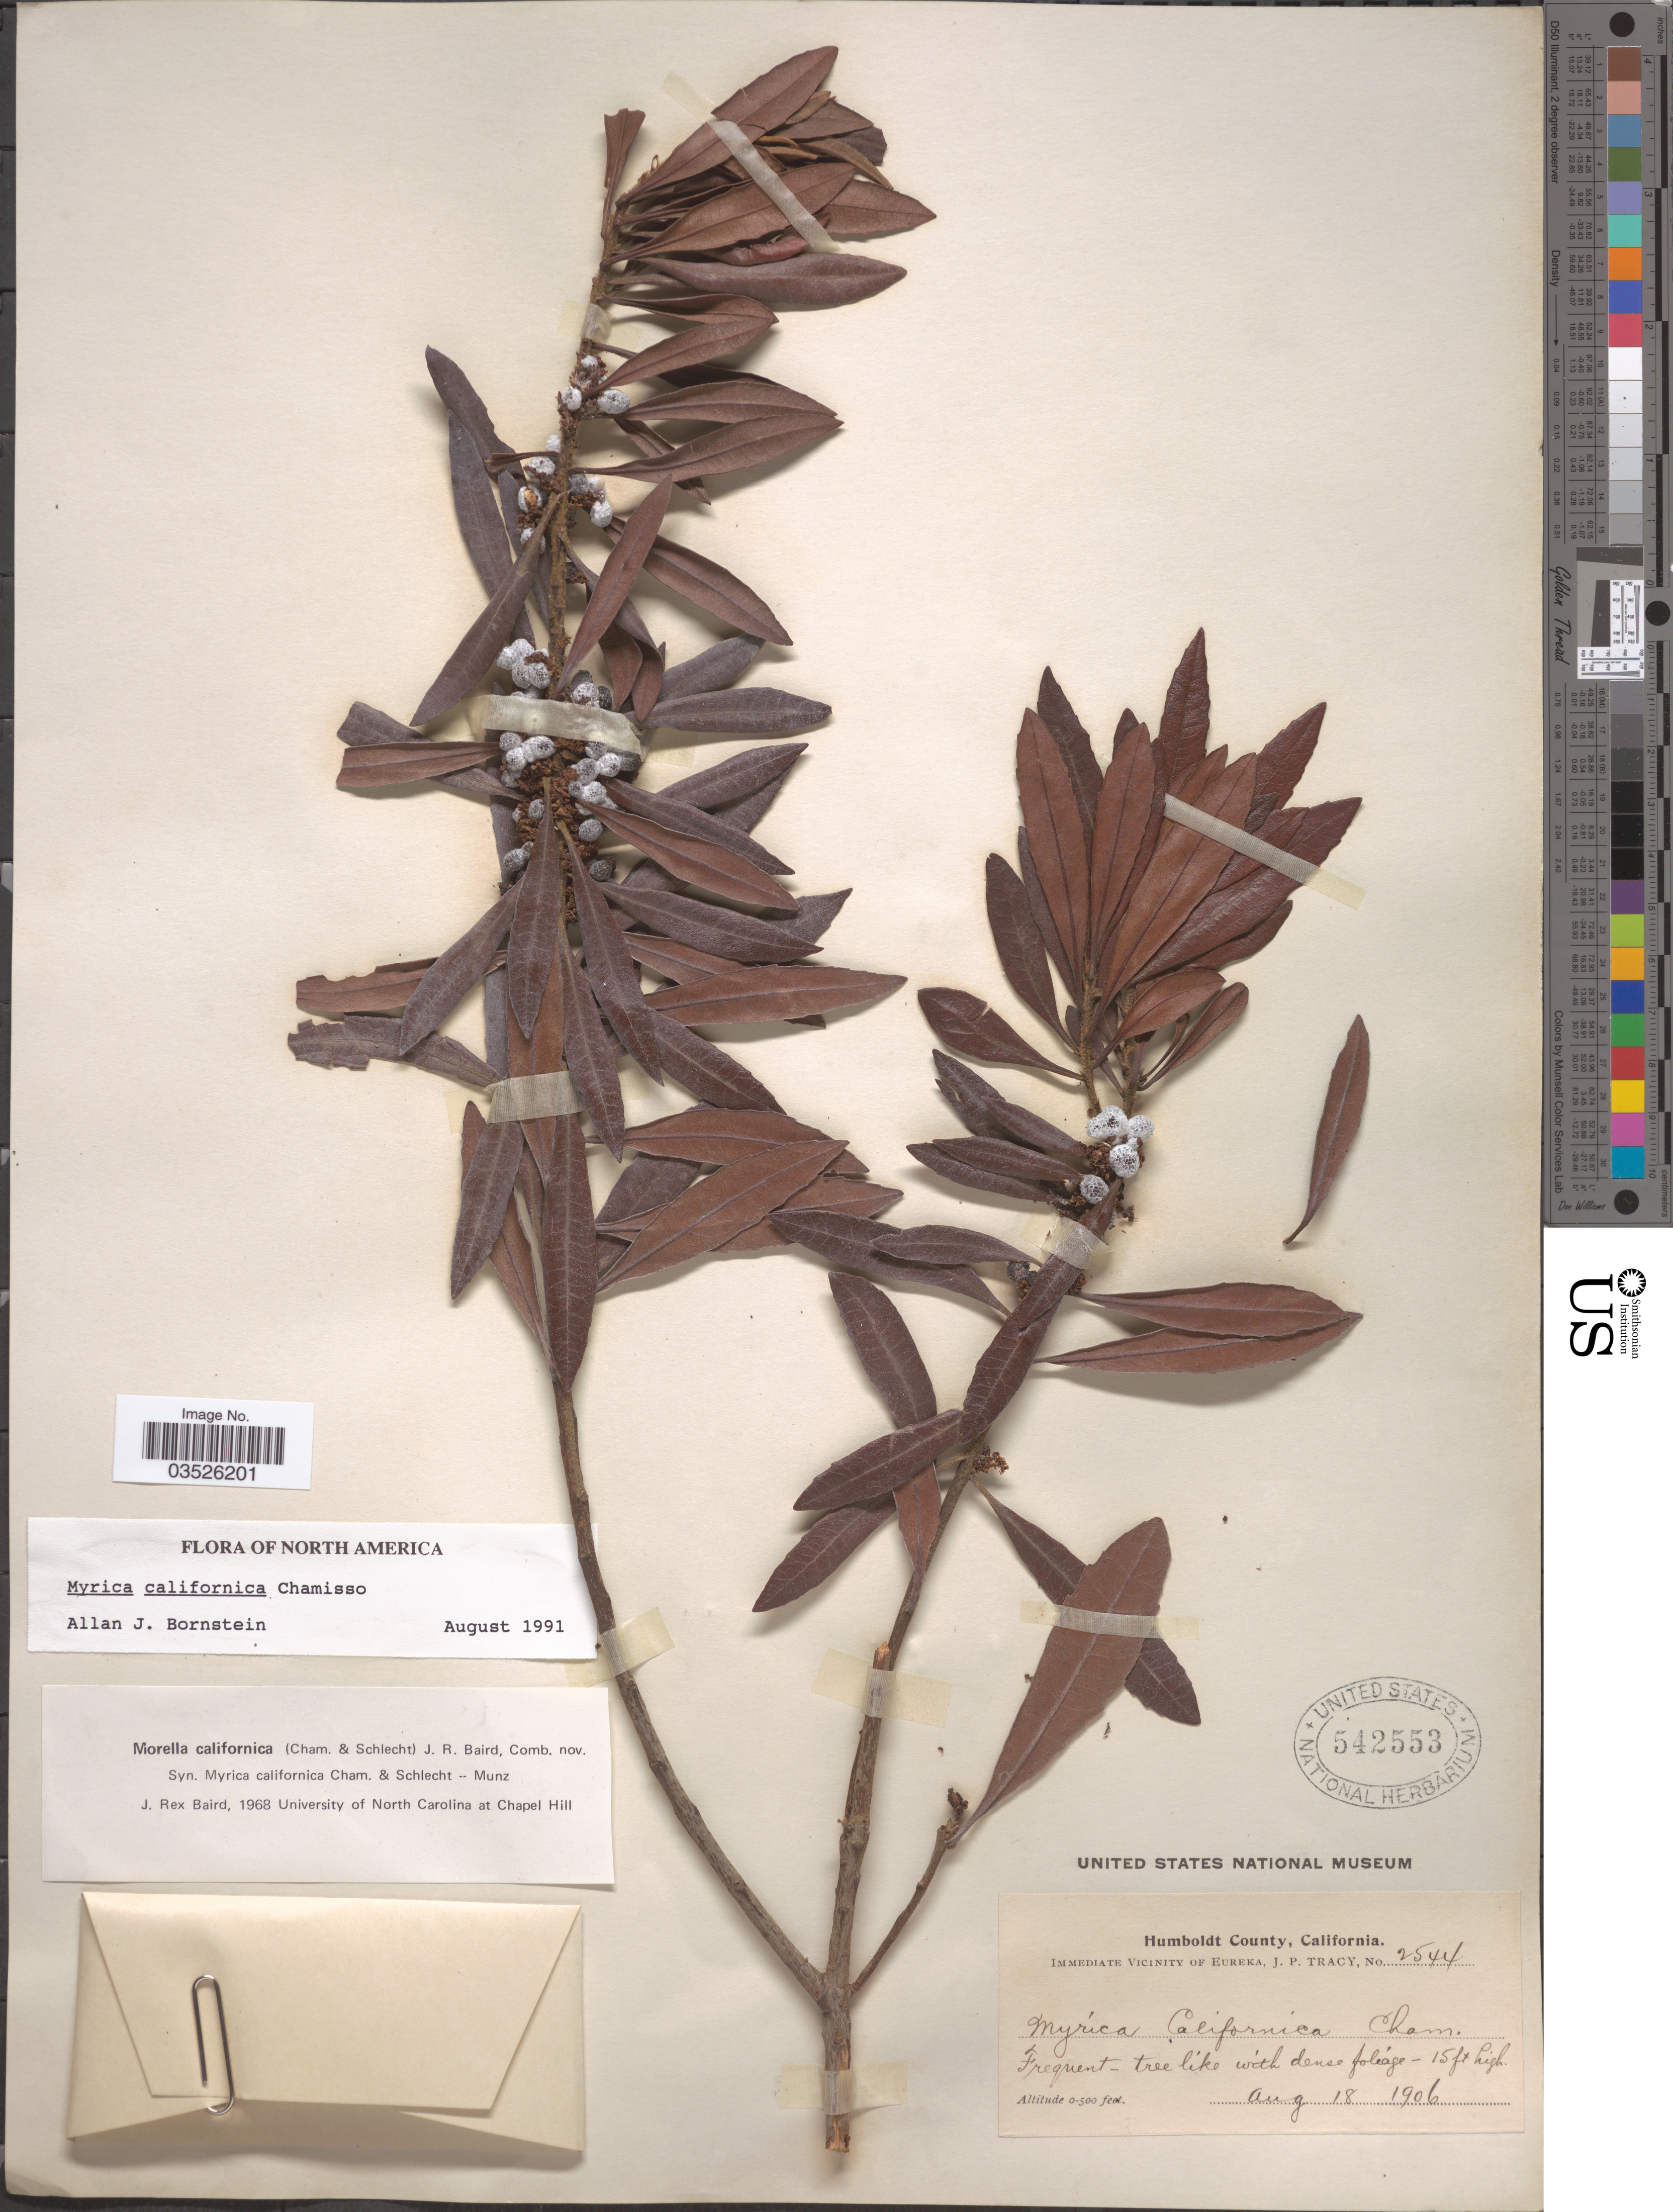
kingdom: Plantae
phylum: Tracheophyta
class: Magnoliopsida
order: Fagales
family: Myricaceae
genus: Morella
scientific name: Morella californica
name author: (Cham.) Wilbur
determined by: Strong, Mark T., (BOT), Smithsonian Institution - National Museum of Natural History (UNITED STATES)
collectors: J. Tracy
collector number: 2544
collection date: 1906-08-18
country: United States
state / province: California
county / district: Humboldt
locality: Humboldt County. Immediate Vicinity of Eureka.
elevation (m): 0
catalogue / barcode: US 542553